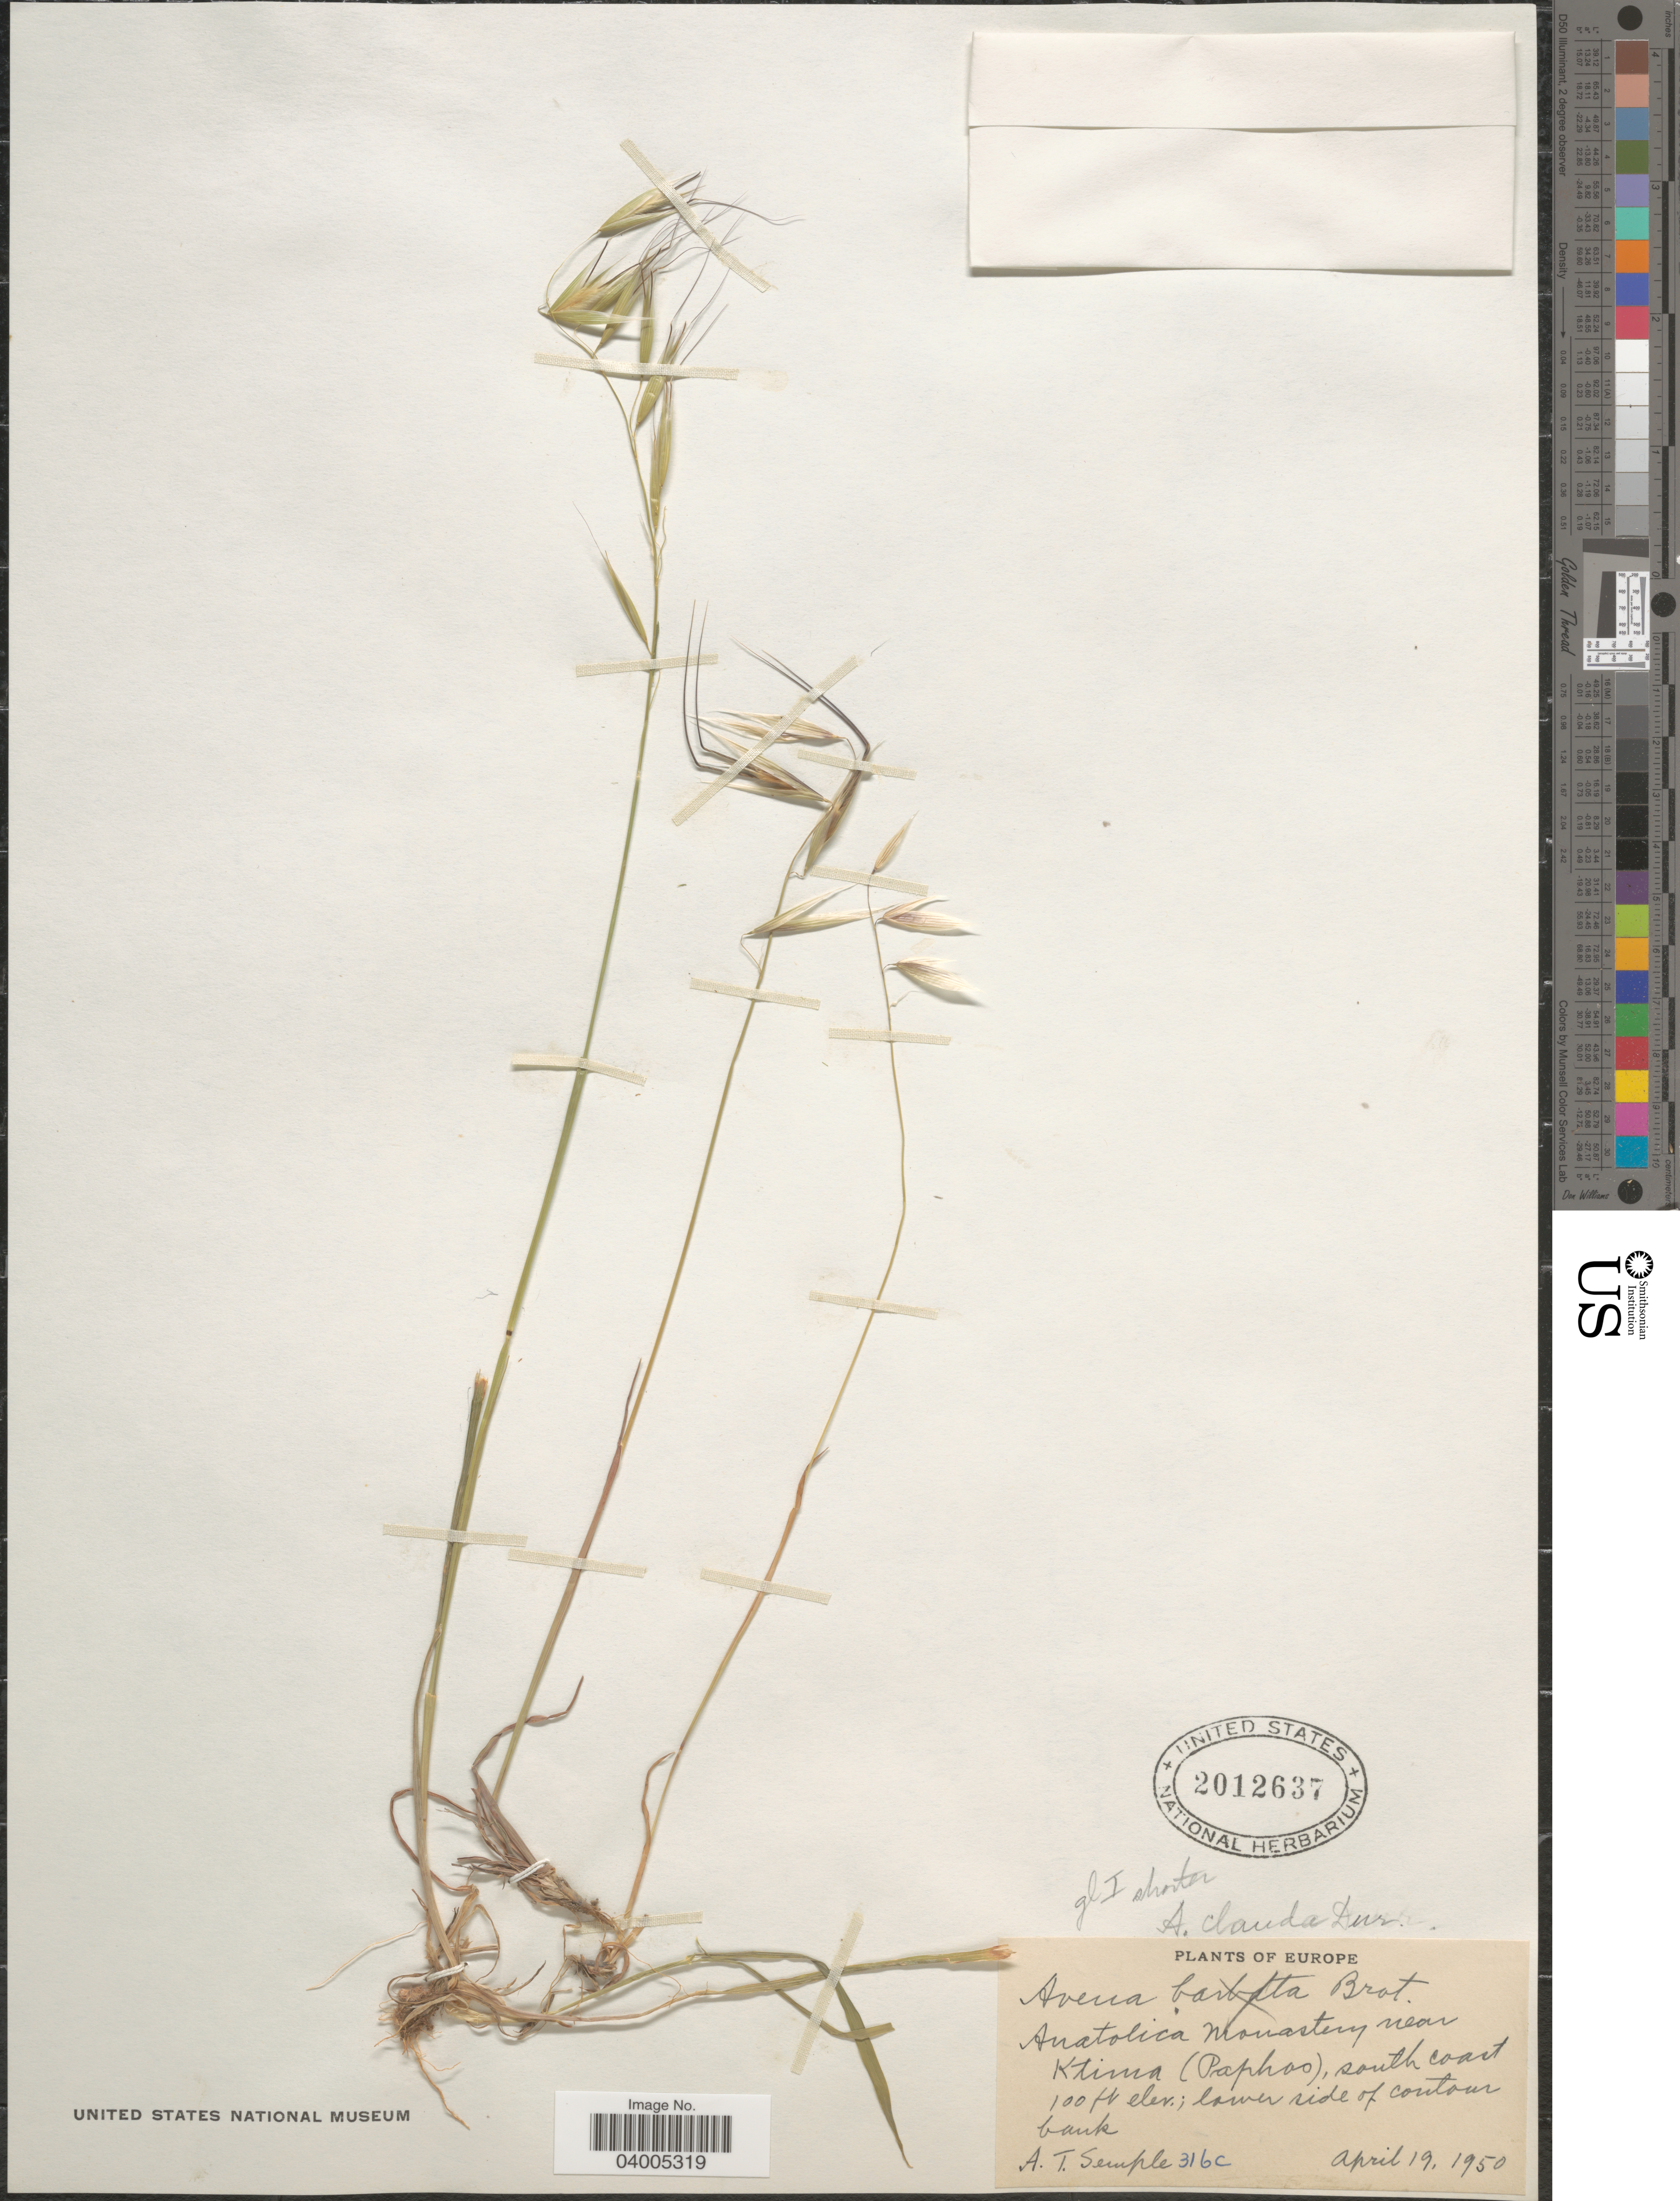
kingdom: Plantae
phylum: Tracheophyta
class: Liliopsida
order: Poales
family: Poaceae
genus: Avena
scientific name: Avena clauda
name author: Durieu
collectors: A. Semple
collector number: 316c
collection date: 1950-04-19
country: Cyprus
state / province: Páfos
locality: Europe. Anatolica Monastery near Ktima (Paphos), south coast.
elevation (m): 30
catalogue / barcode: US 2012637